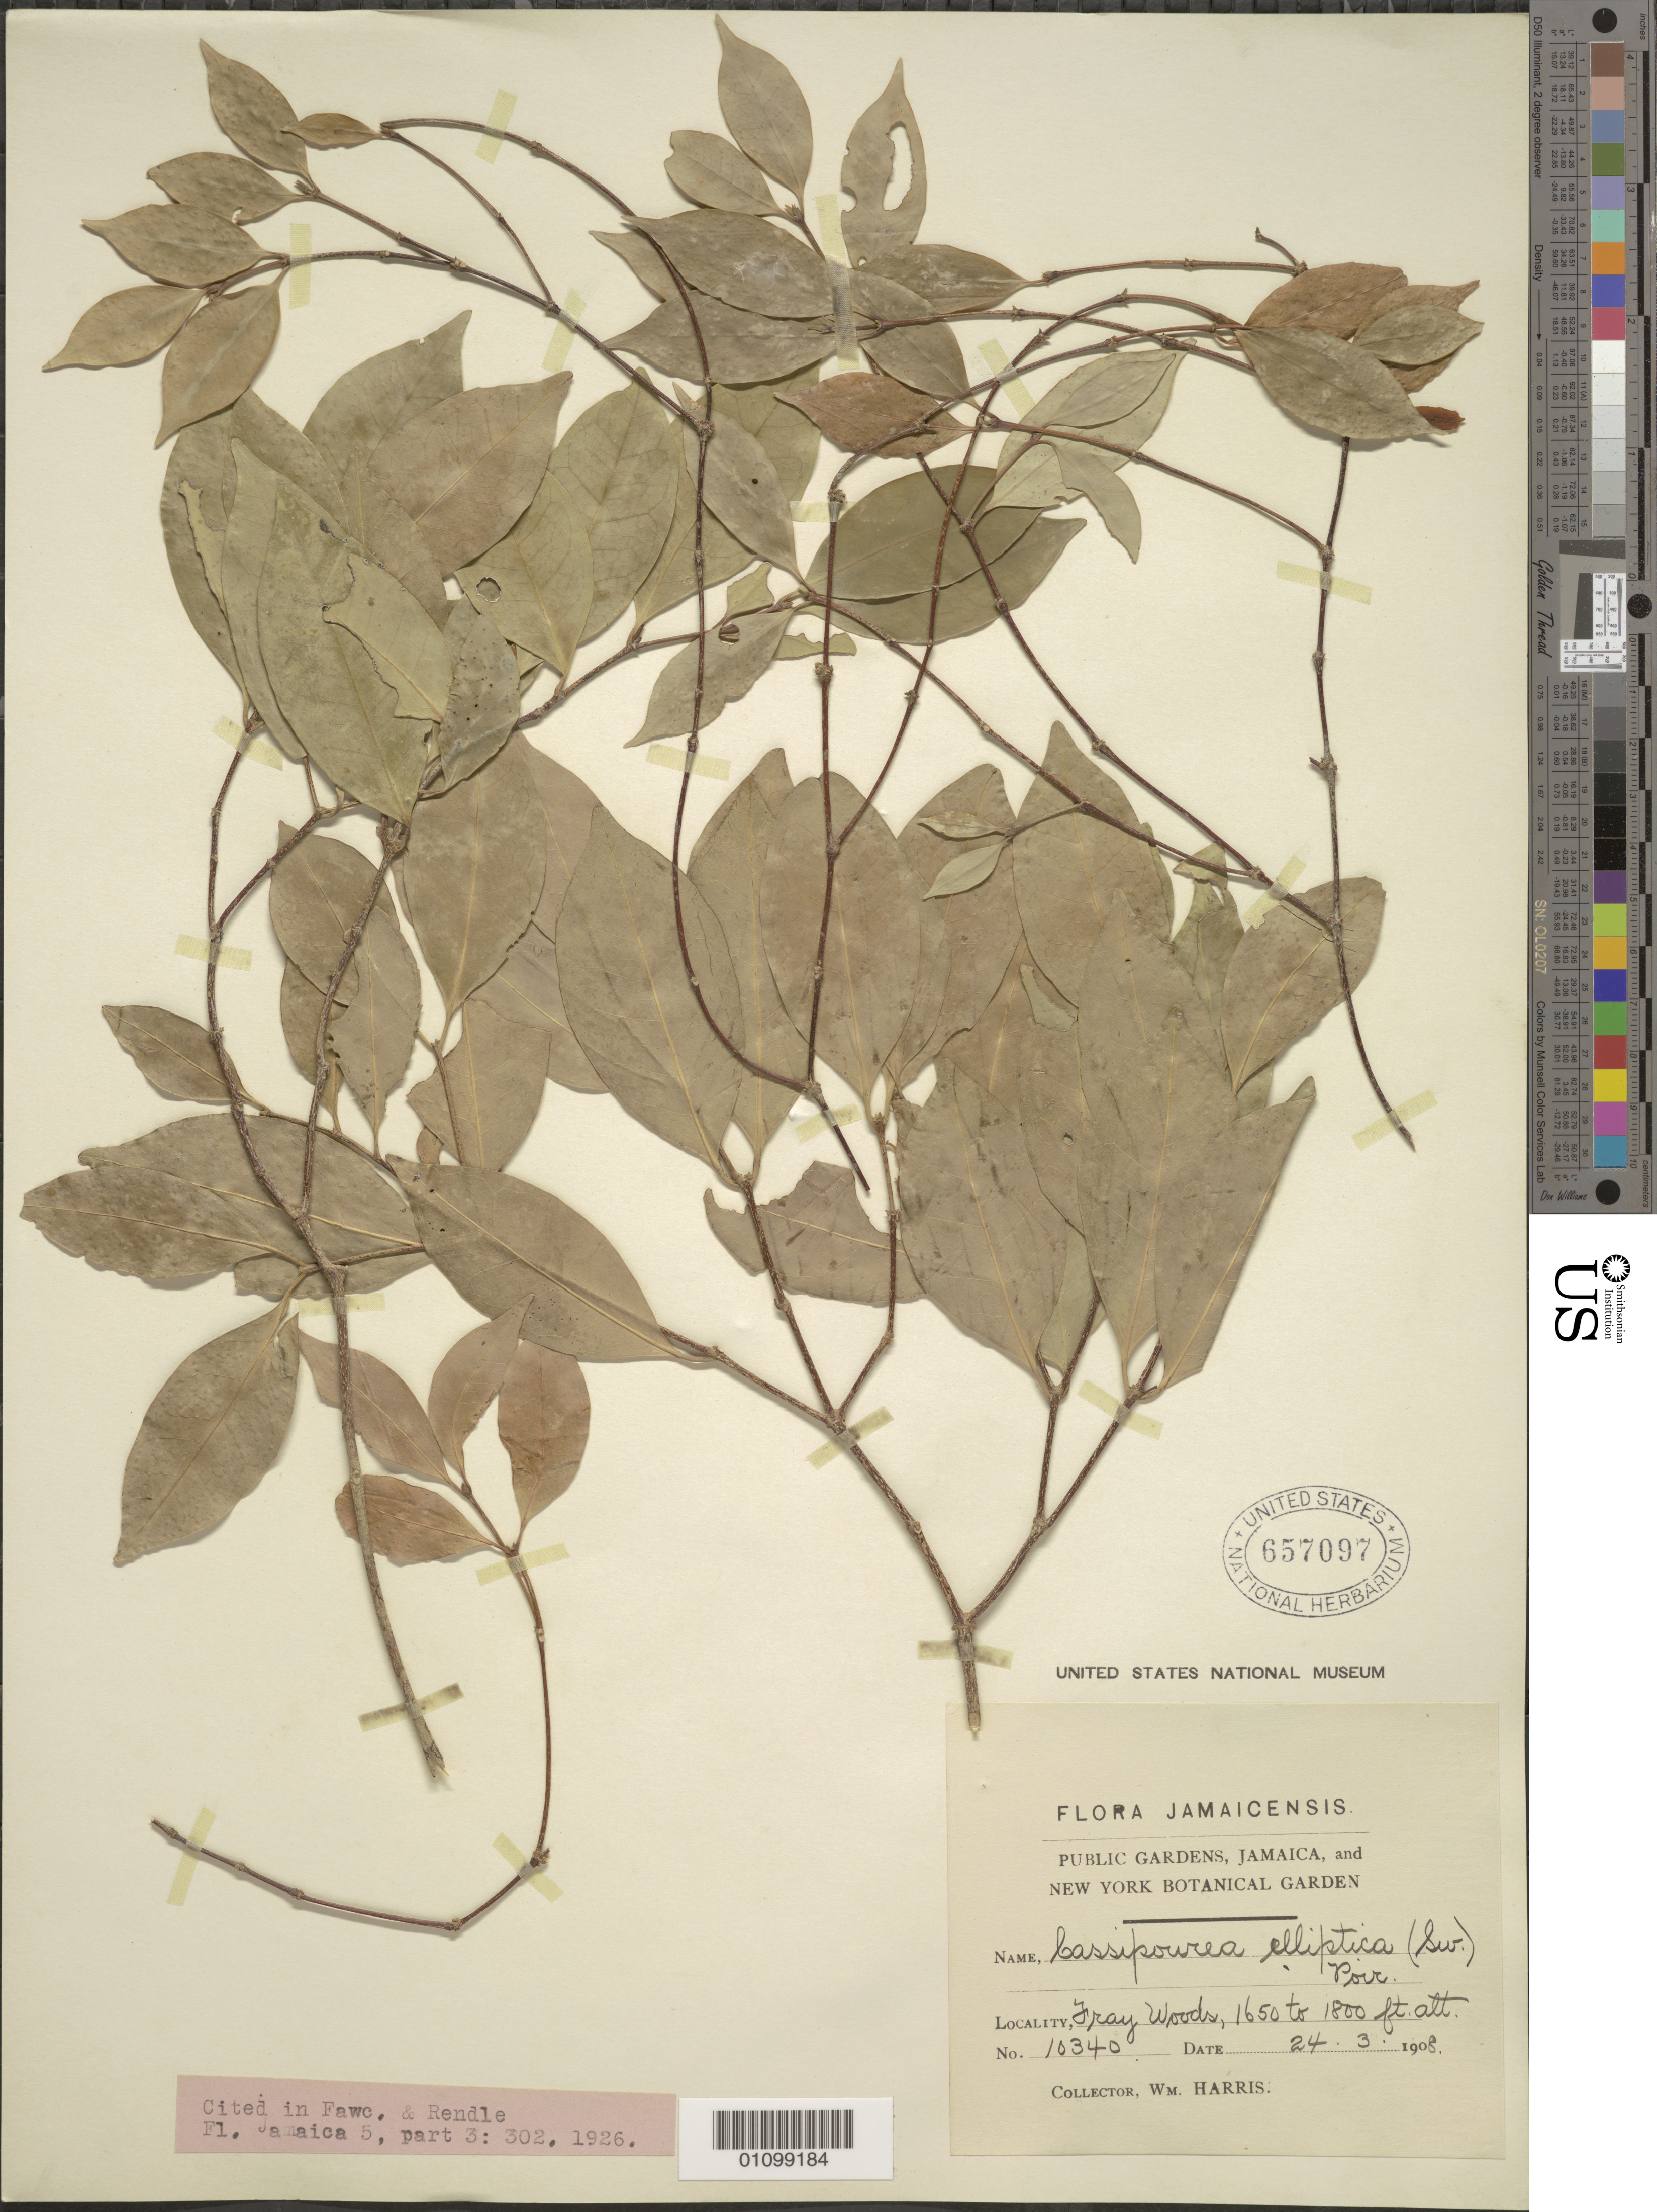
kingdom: Plantae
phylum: Tracheophyta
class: Magnoliopsida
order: Malpighiales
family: Rhizophoraceae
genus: Cassipourea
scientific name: Cassipourea elliptica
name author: (Sw.) Poir.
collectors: W. Harris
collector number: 10340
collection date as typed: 24 Mar 1908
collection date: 1908-03-24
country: Jamaica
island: Jamaica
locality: Fray Woods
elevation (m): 503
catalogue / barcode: US 657097